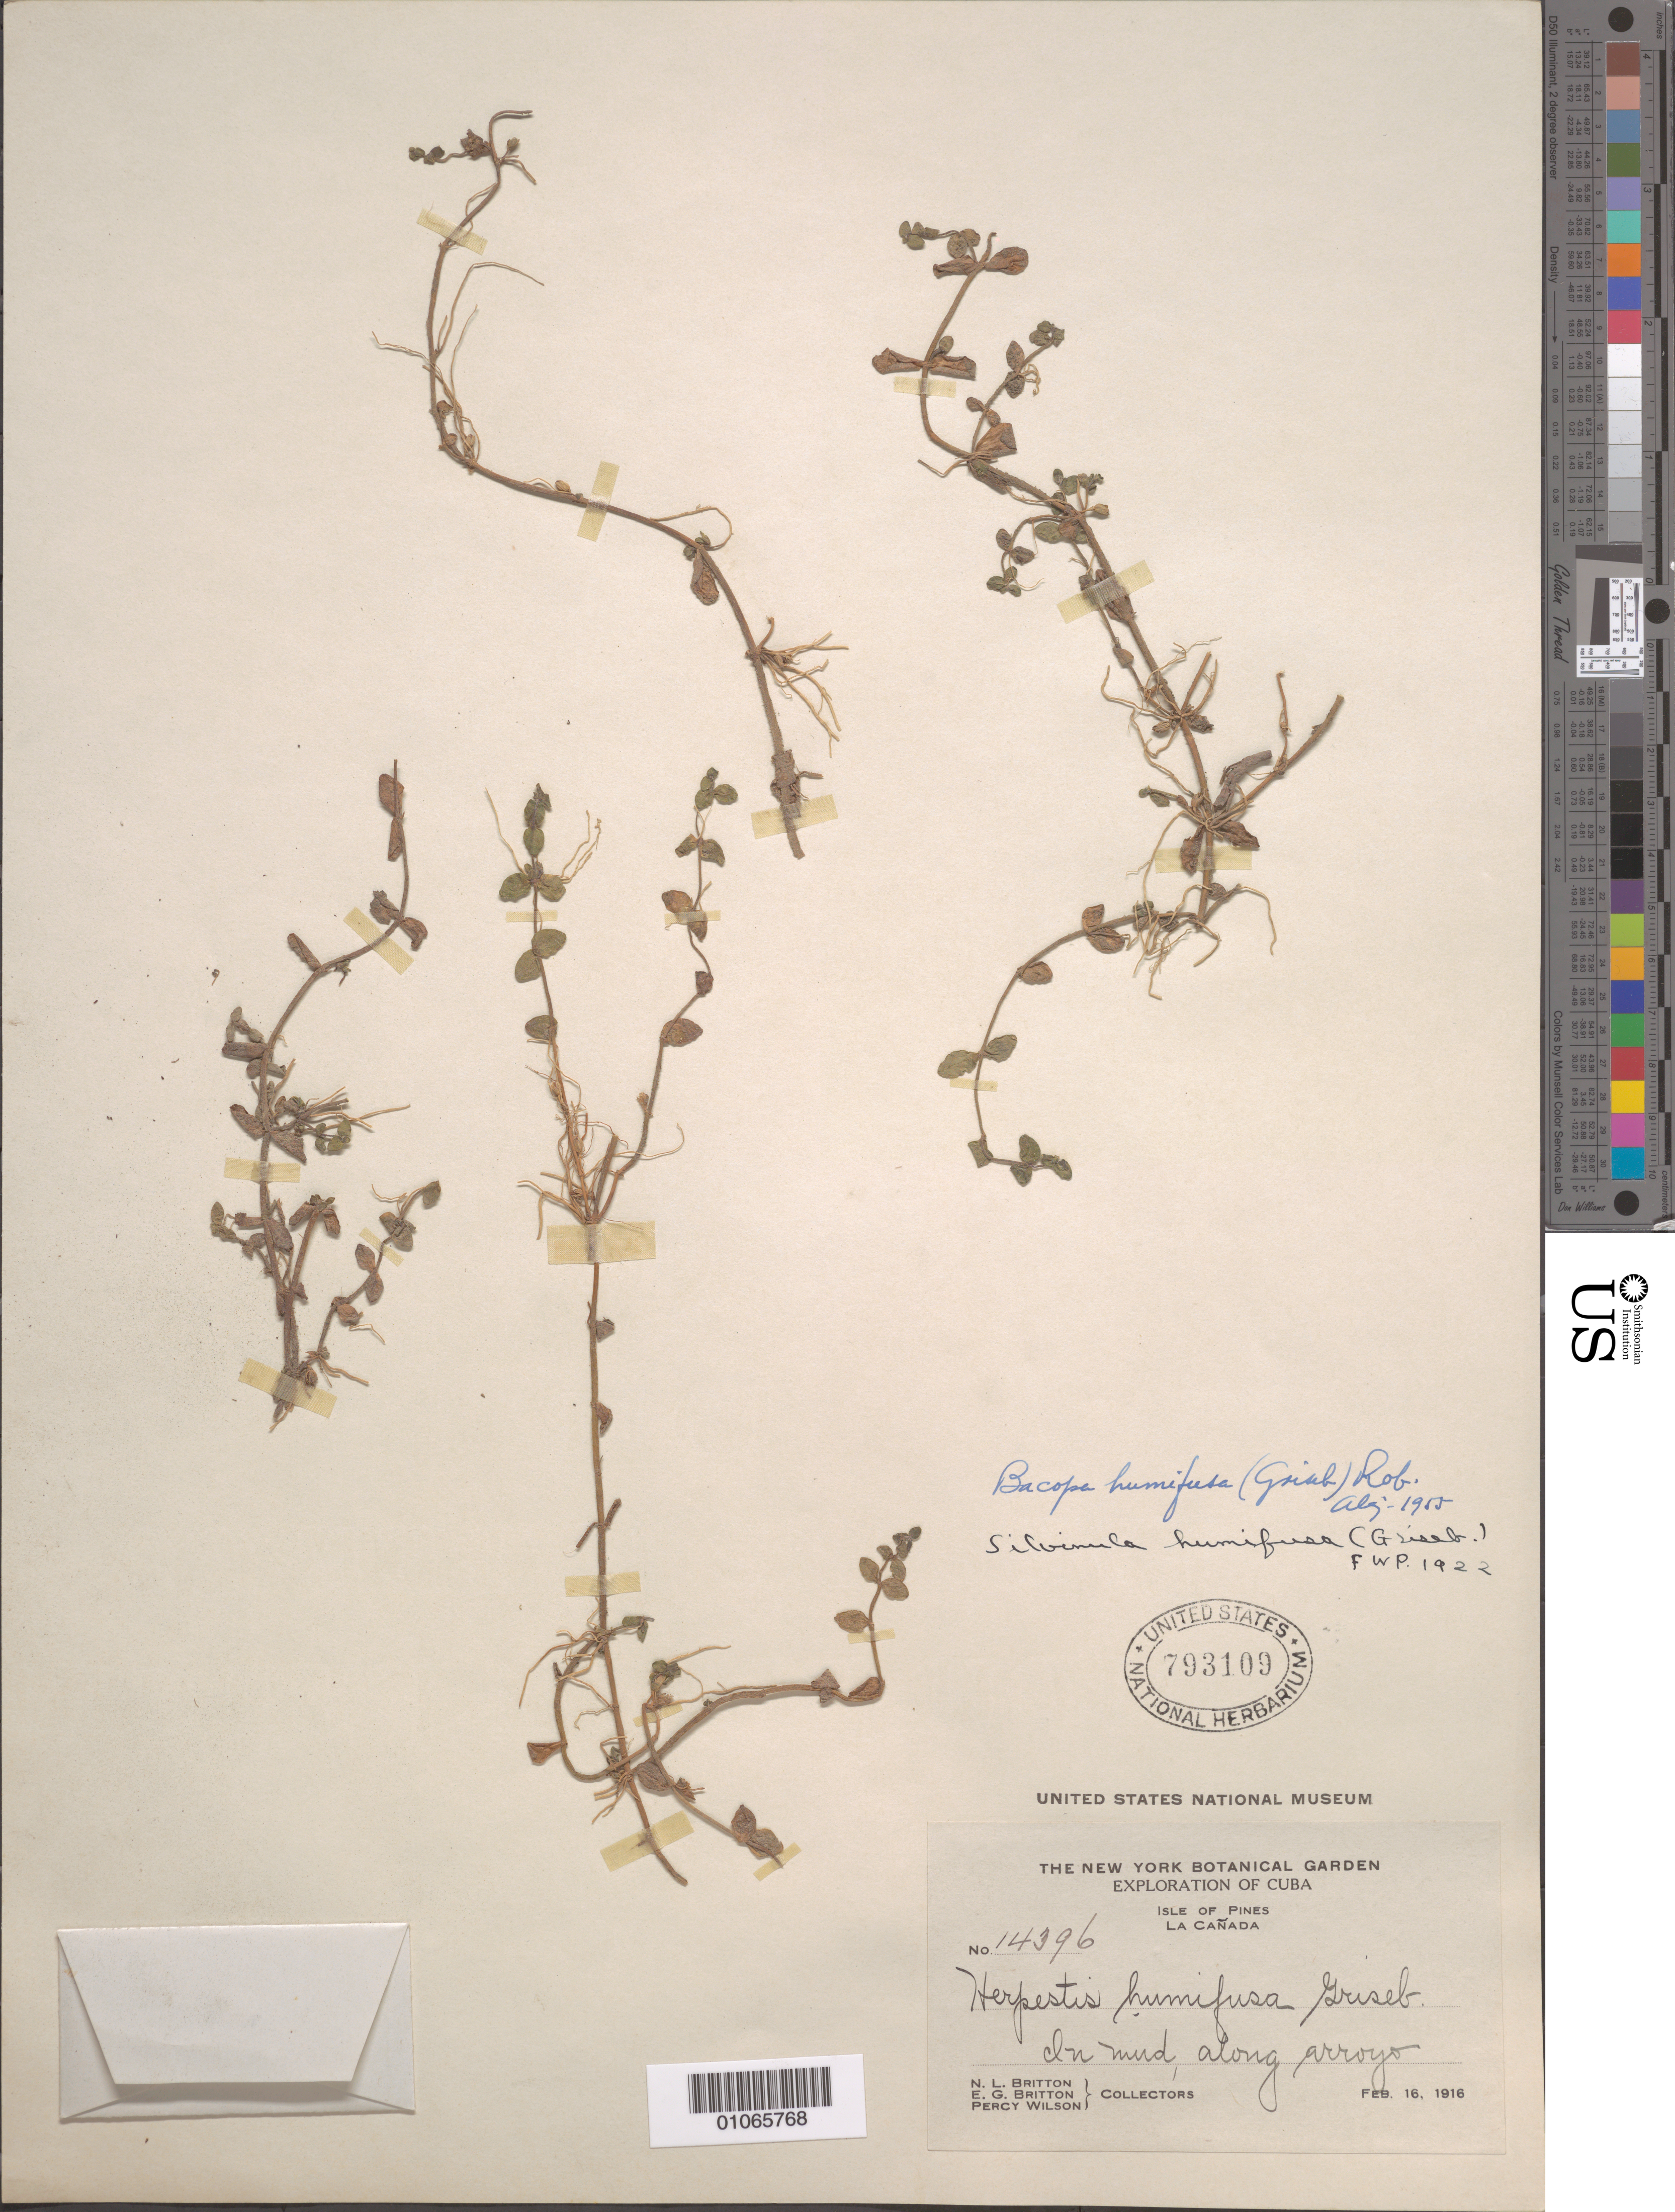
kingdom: Plantae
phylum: Tracheophyta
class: Magnoliopsida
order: Lamiales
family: Plantaginaceae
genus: Bacopa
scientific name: Bacopa humifusa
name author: (Griseb.) B.L. Rob.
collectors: N. Britton, E. G. Britton & P. Wilson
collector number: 14396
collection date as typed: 16 Feb 1916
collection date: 1916-02-16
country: Cuba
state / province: Isla de La Juventud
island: Isla de la Juventud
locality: In mud, along arroyo La Canada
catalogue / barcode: US 793109